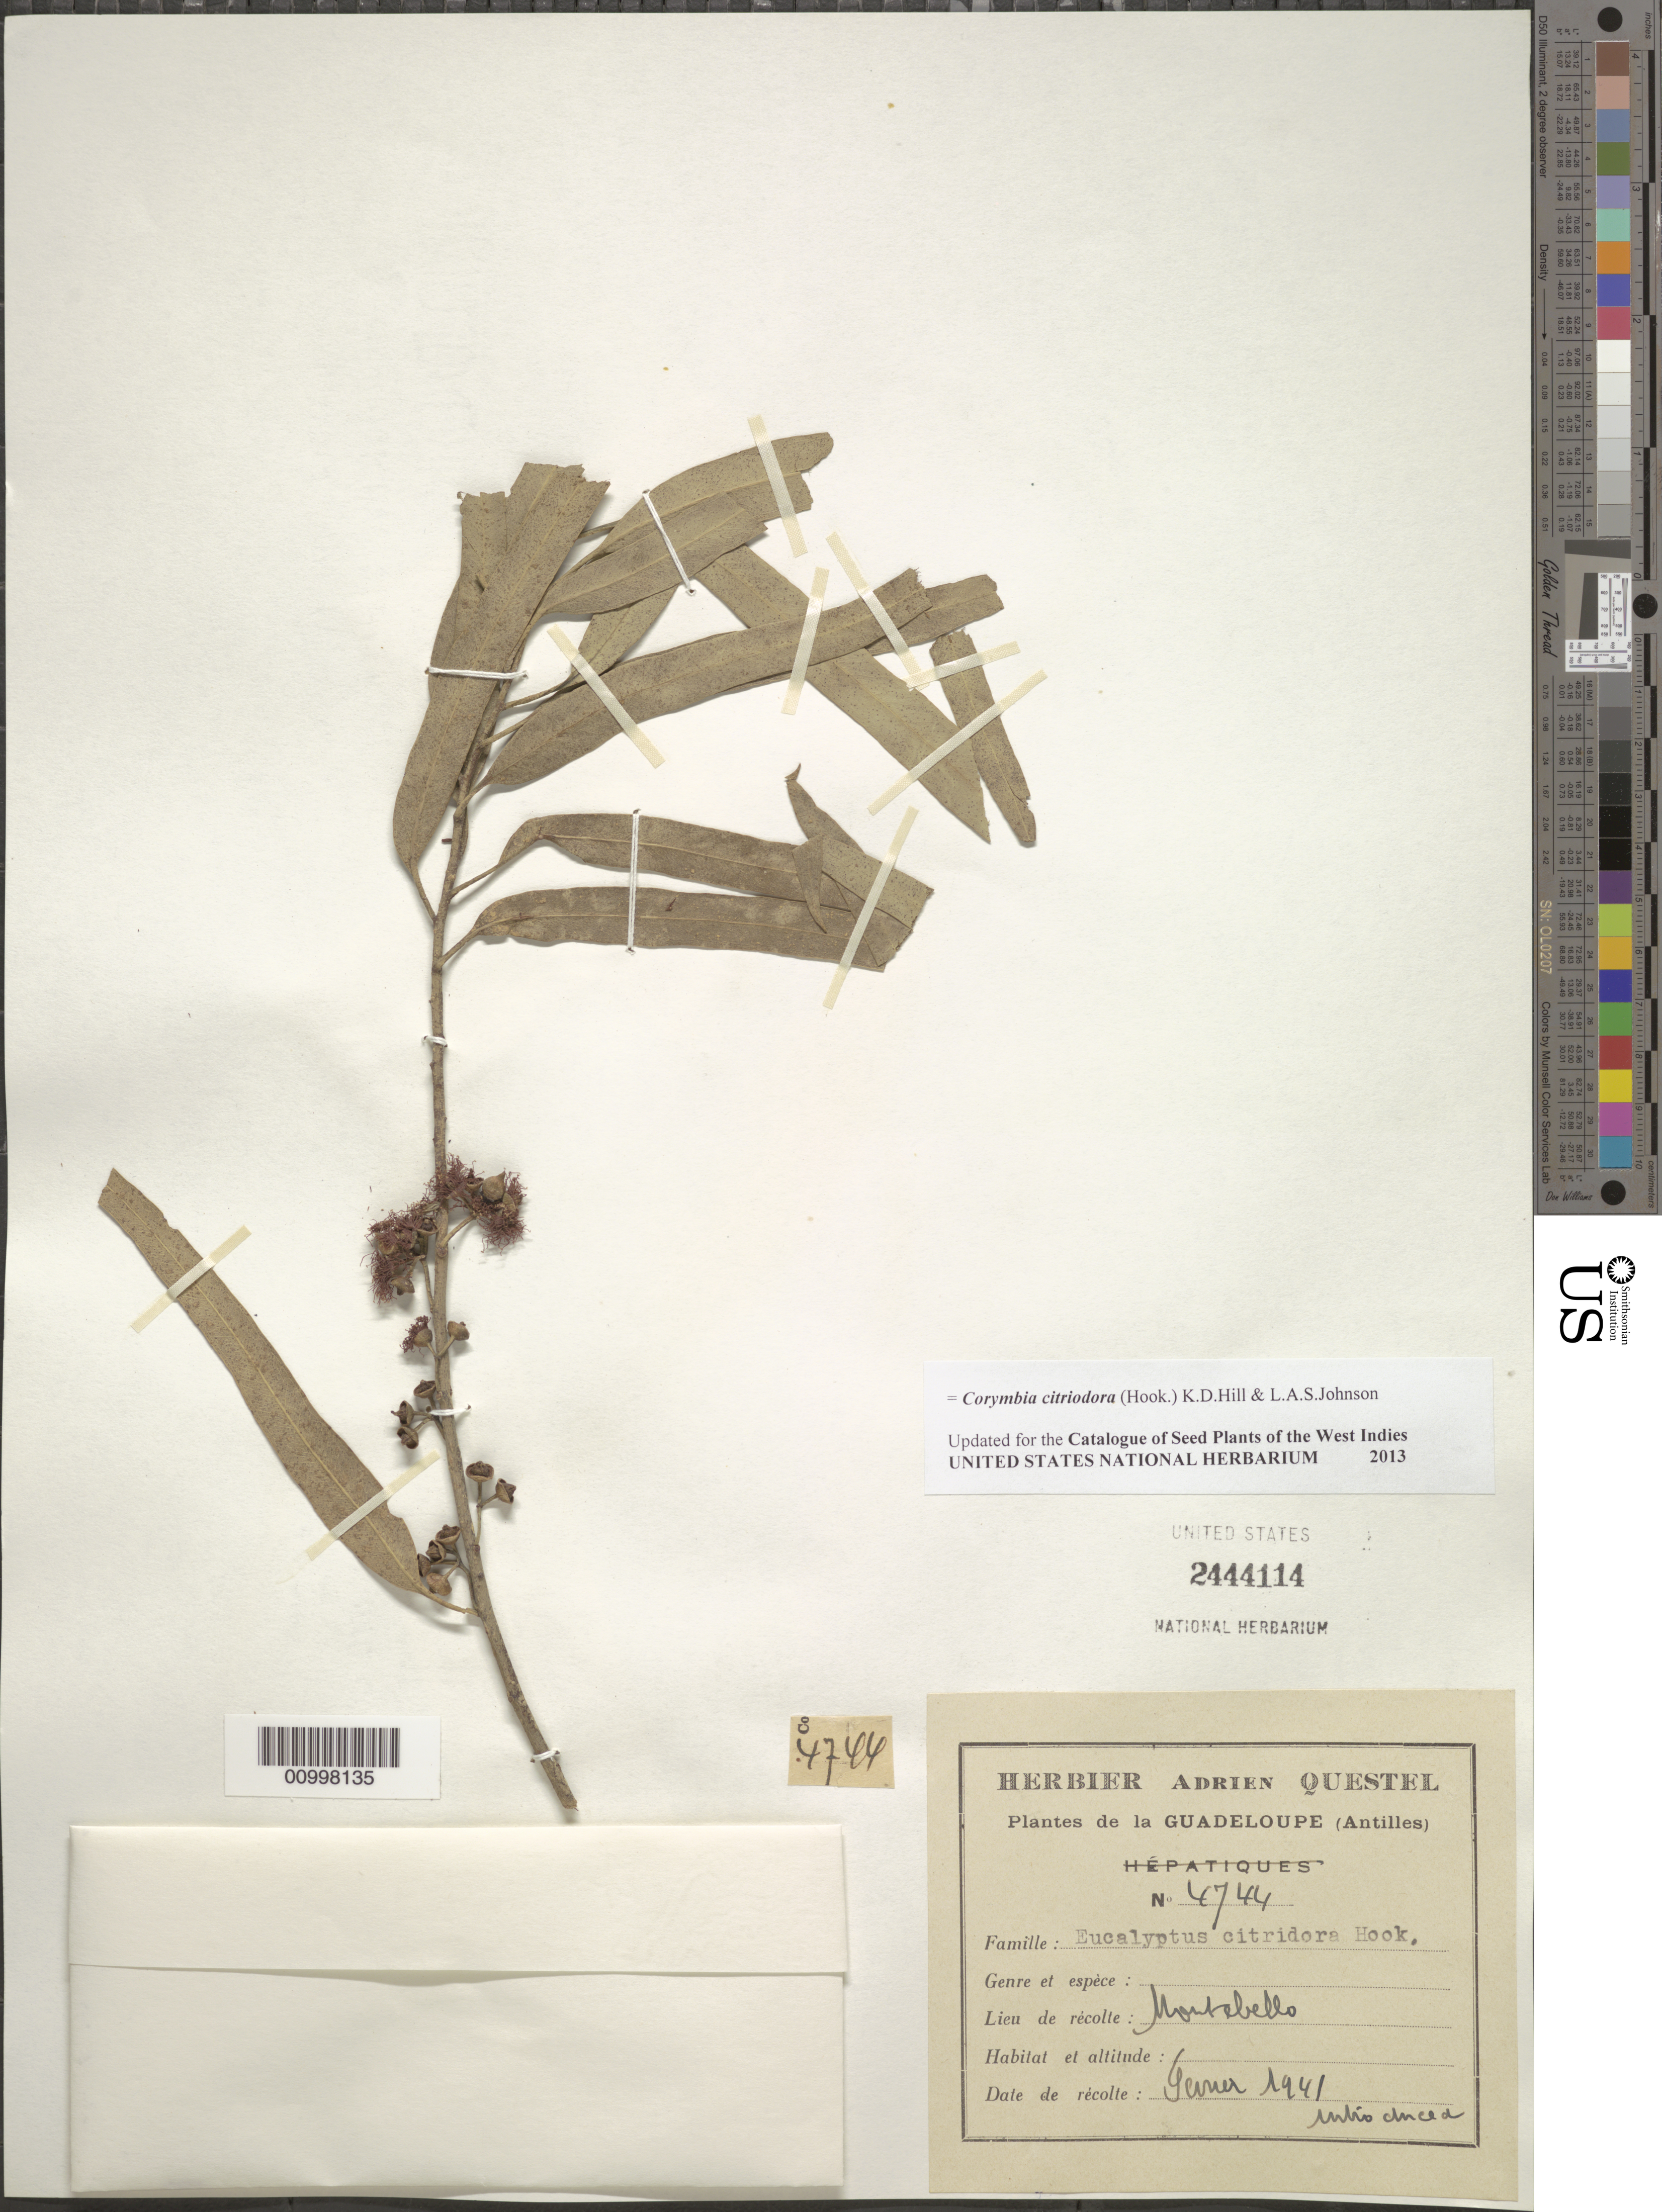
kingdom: Plantae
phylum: Tracheophyta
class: Magnoliopsida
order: Myrtales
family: Myrtaceae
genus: Corymbia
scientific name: Corymbia citriodora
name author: (Hook.) K.D. Hill & L.A.S. Johnson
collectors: A. Questel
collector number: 4744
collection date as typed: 09 Jan 1941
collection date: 1941-01-09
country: Guadeloupe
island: Basse Terre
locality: Montebello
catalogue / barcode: US 2444114